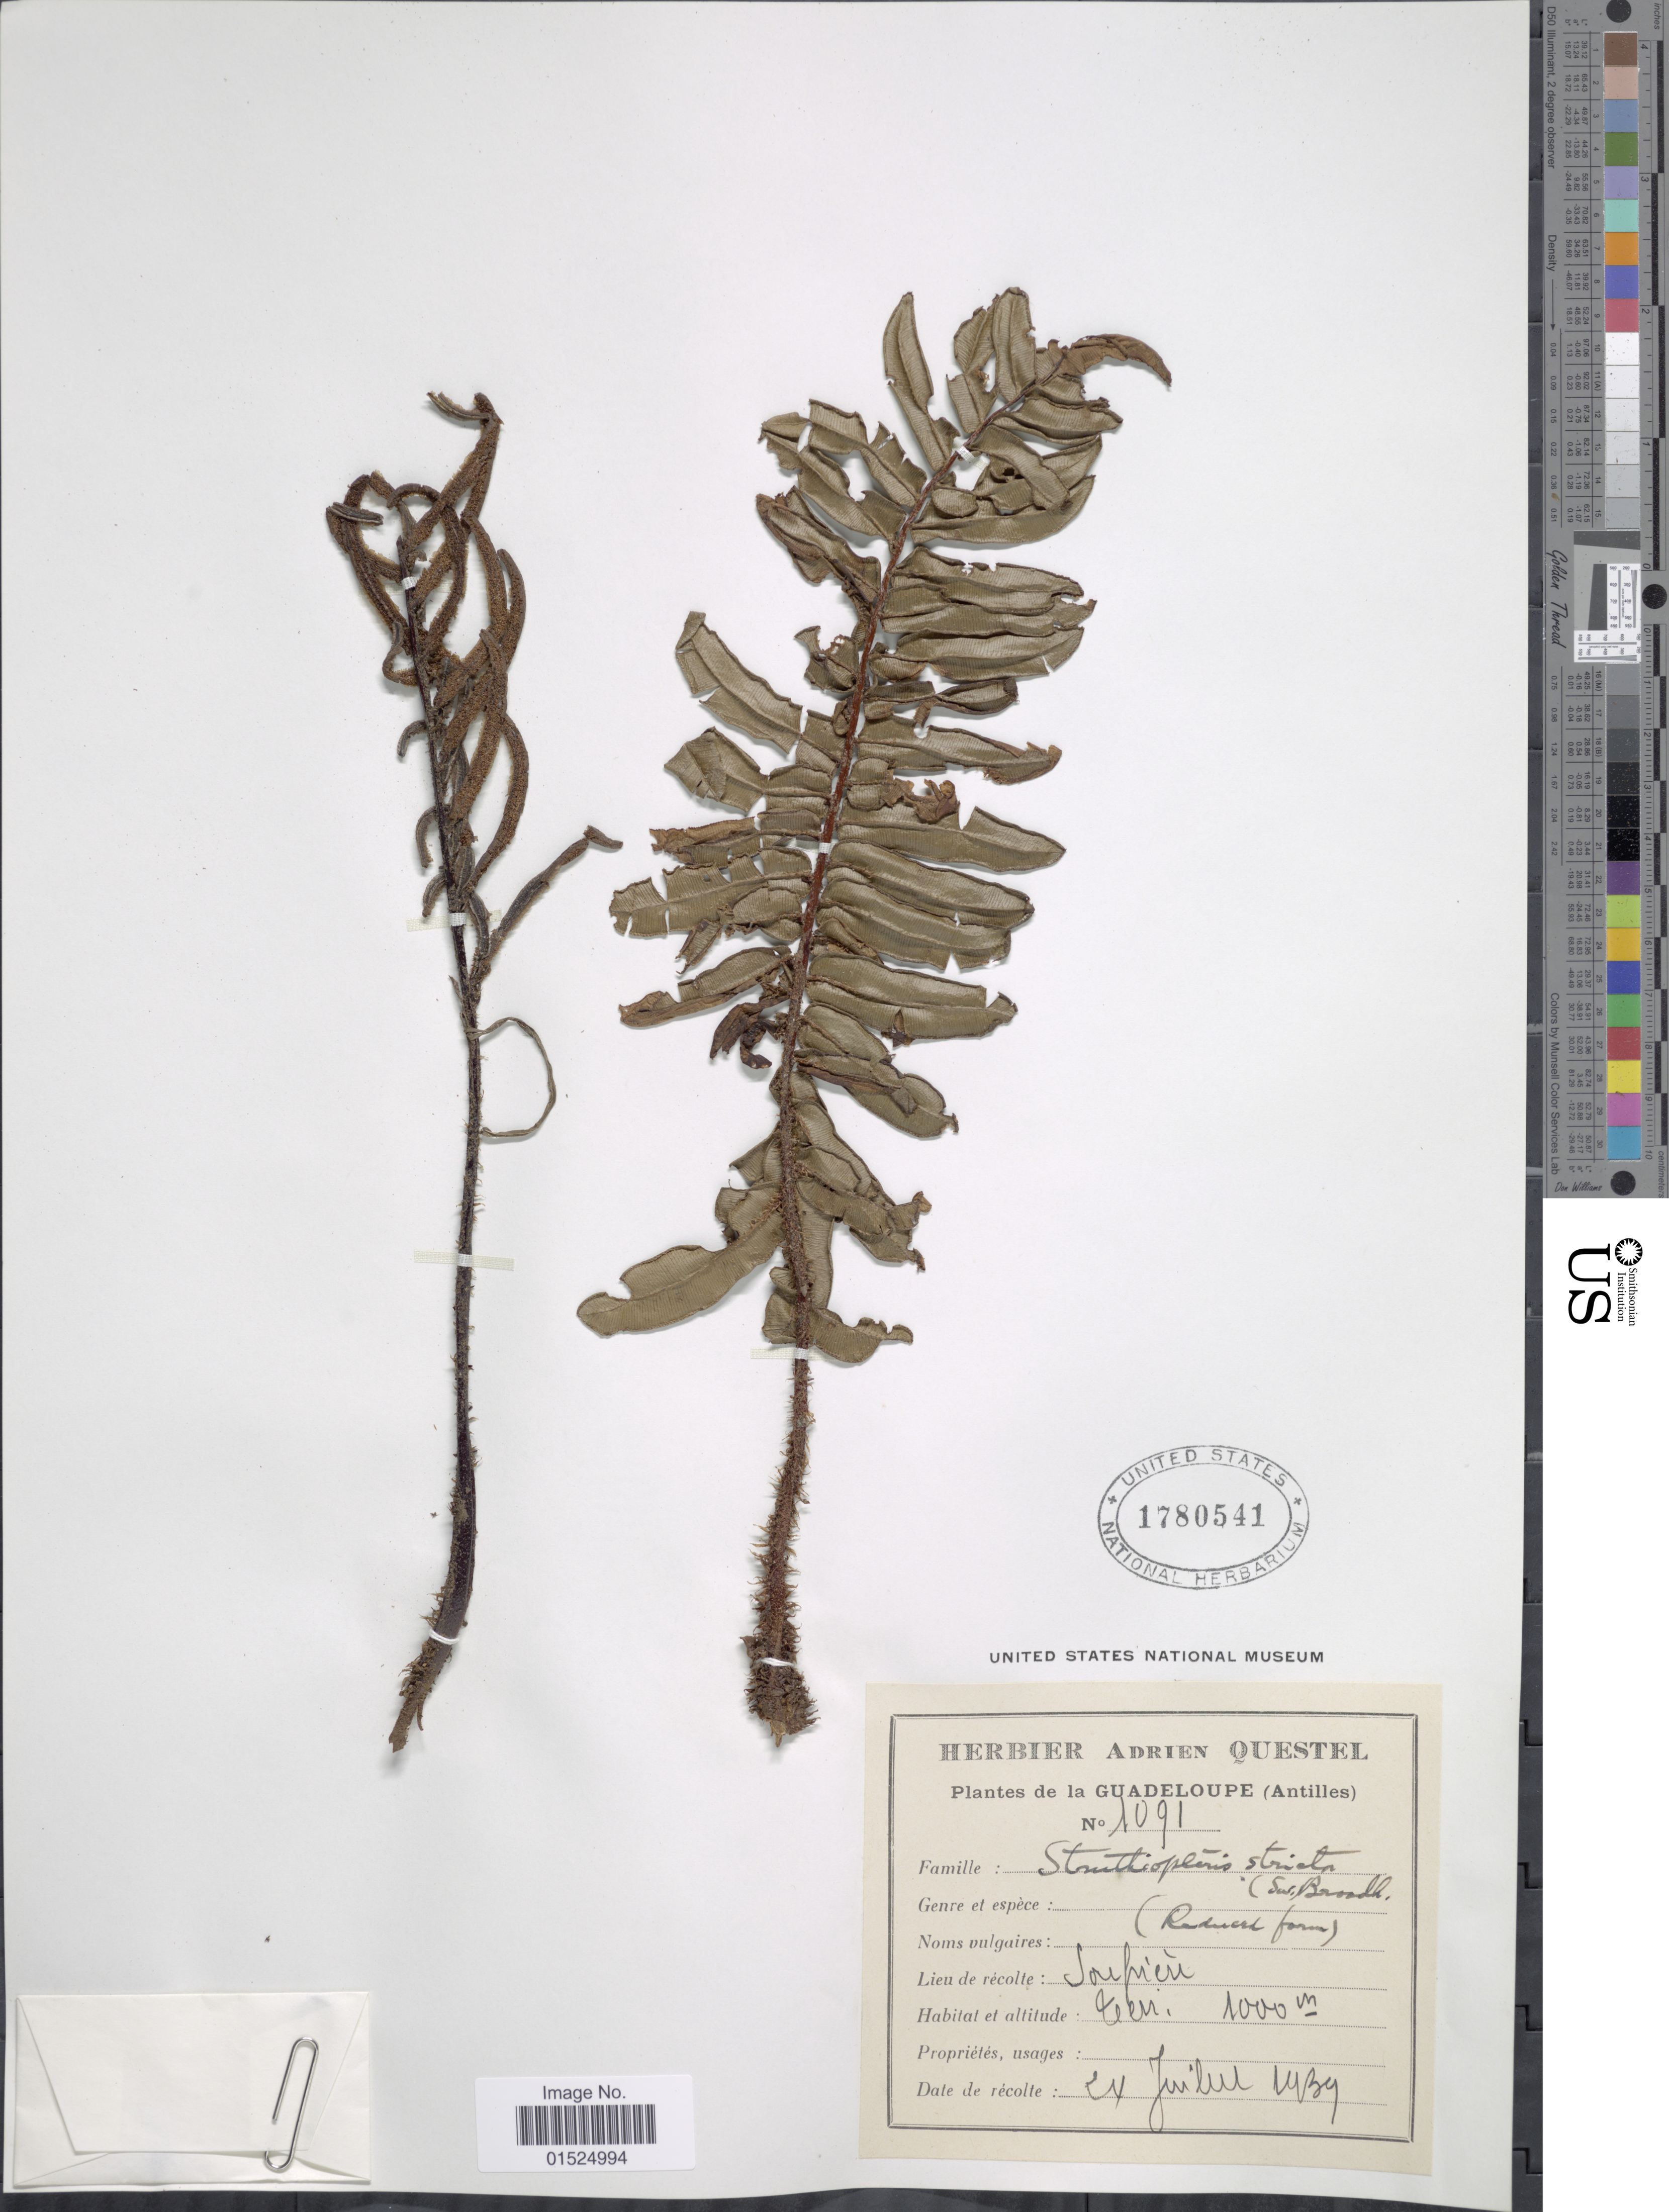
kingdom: Plantae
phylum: Tracheophyta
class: Polypodiopsida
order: Polypodiales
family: Blechnaceae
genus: Blechnum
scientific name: Blechnum ryanii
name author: Hieron.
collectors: ex herb. A. Questal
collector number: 1091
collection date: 1939-07-24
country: Guadeloupe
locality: Soufrière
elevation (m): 1000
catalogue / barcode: US 1780541